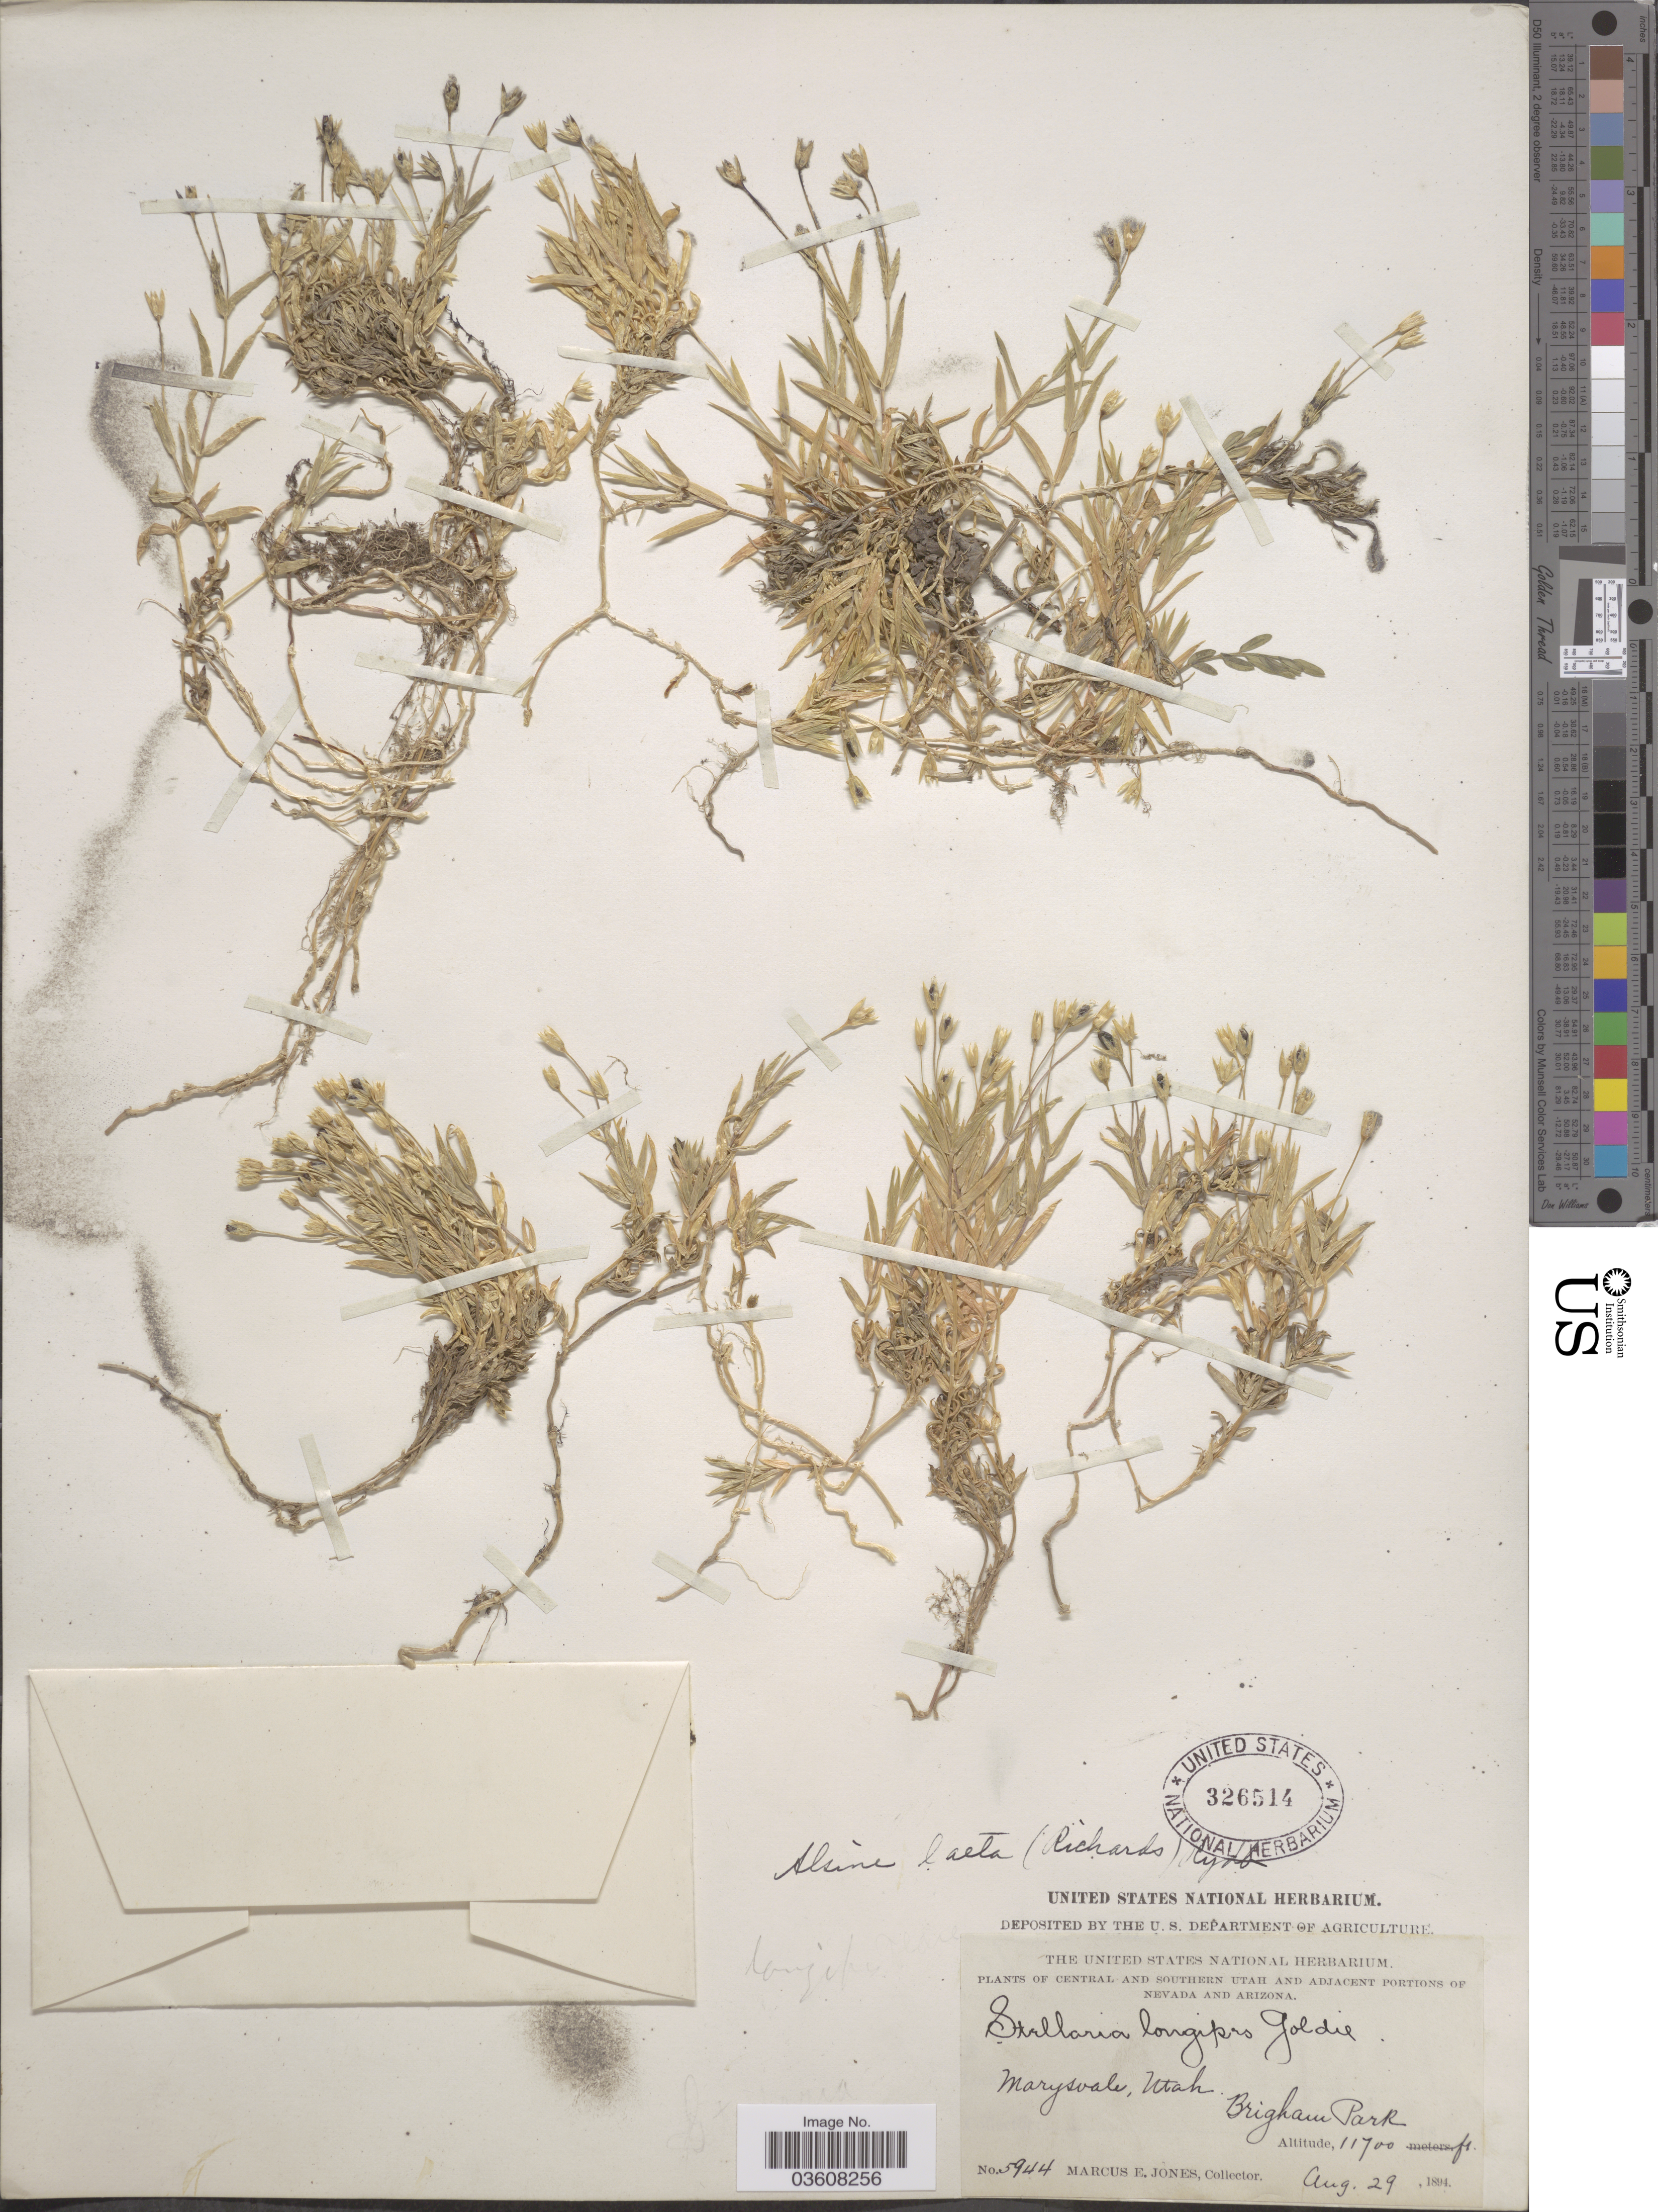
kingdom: Plantae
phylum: Tracheophyta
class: Magnoliopsida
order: Caryophyllales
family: Caryophyllaceae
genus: Stellaria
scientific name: Stellaria laeta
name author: Richards.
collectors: M. E. Jones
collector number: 5944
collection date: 1894-08-29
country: United States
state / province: Utah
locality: Central and Southern Utah. Marysvale. Brigham Park.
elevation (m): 3566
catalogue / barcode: US 326514